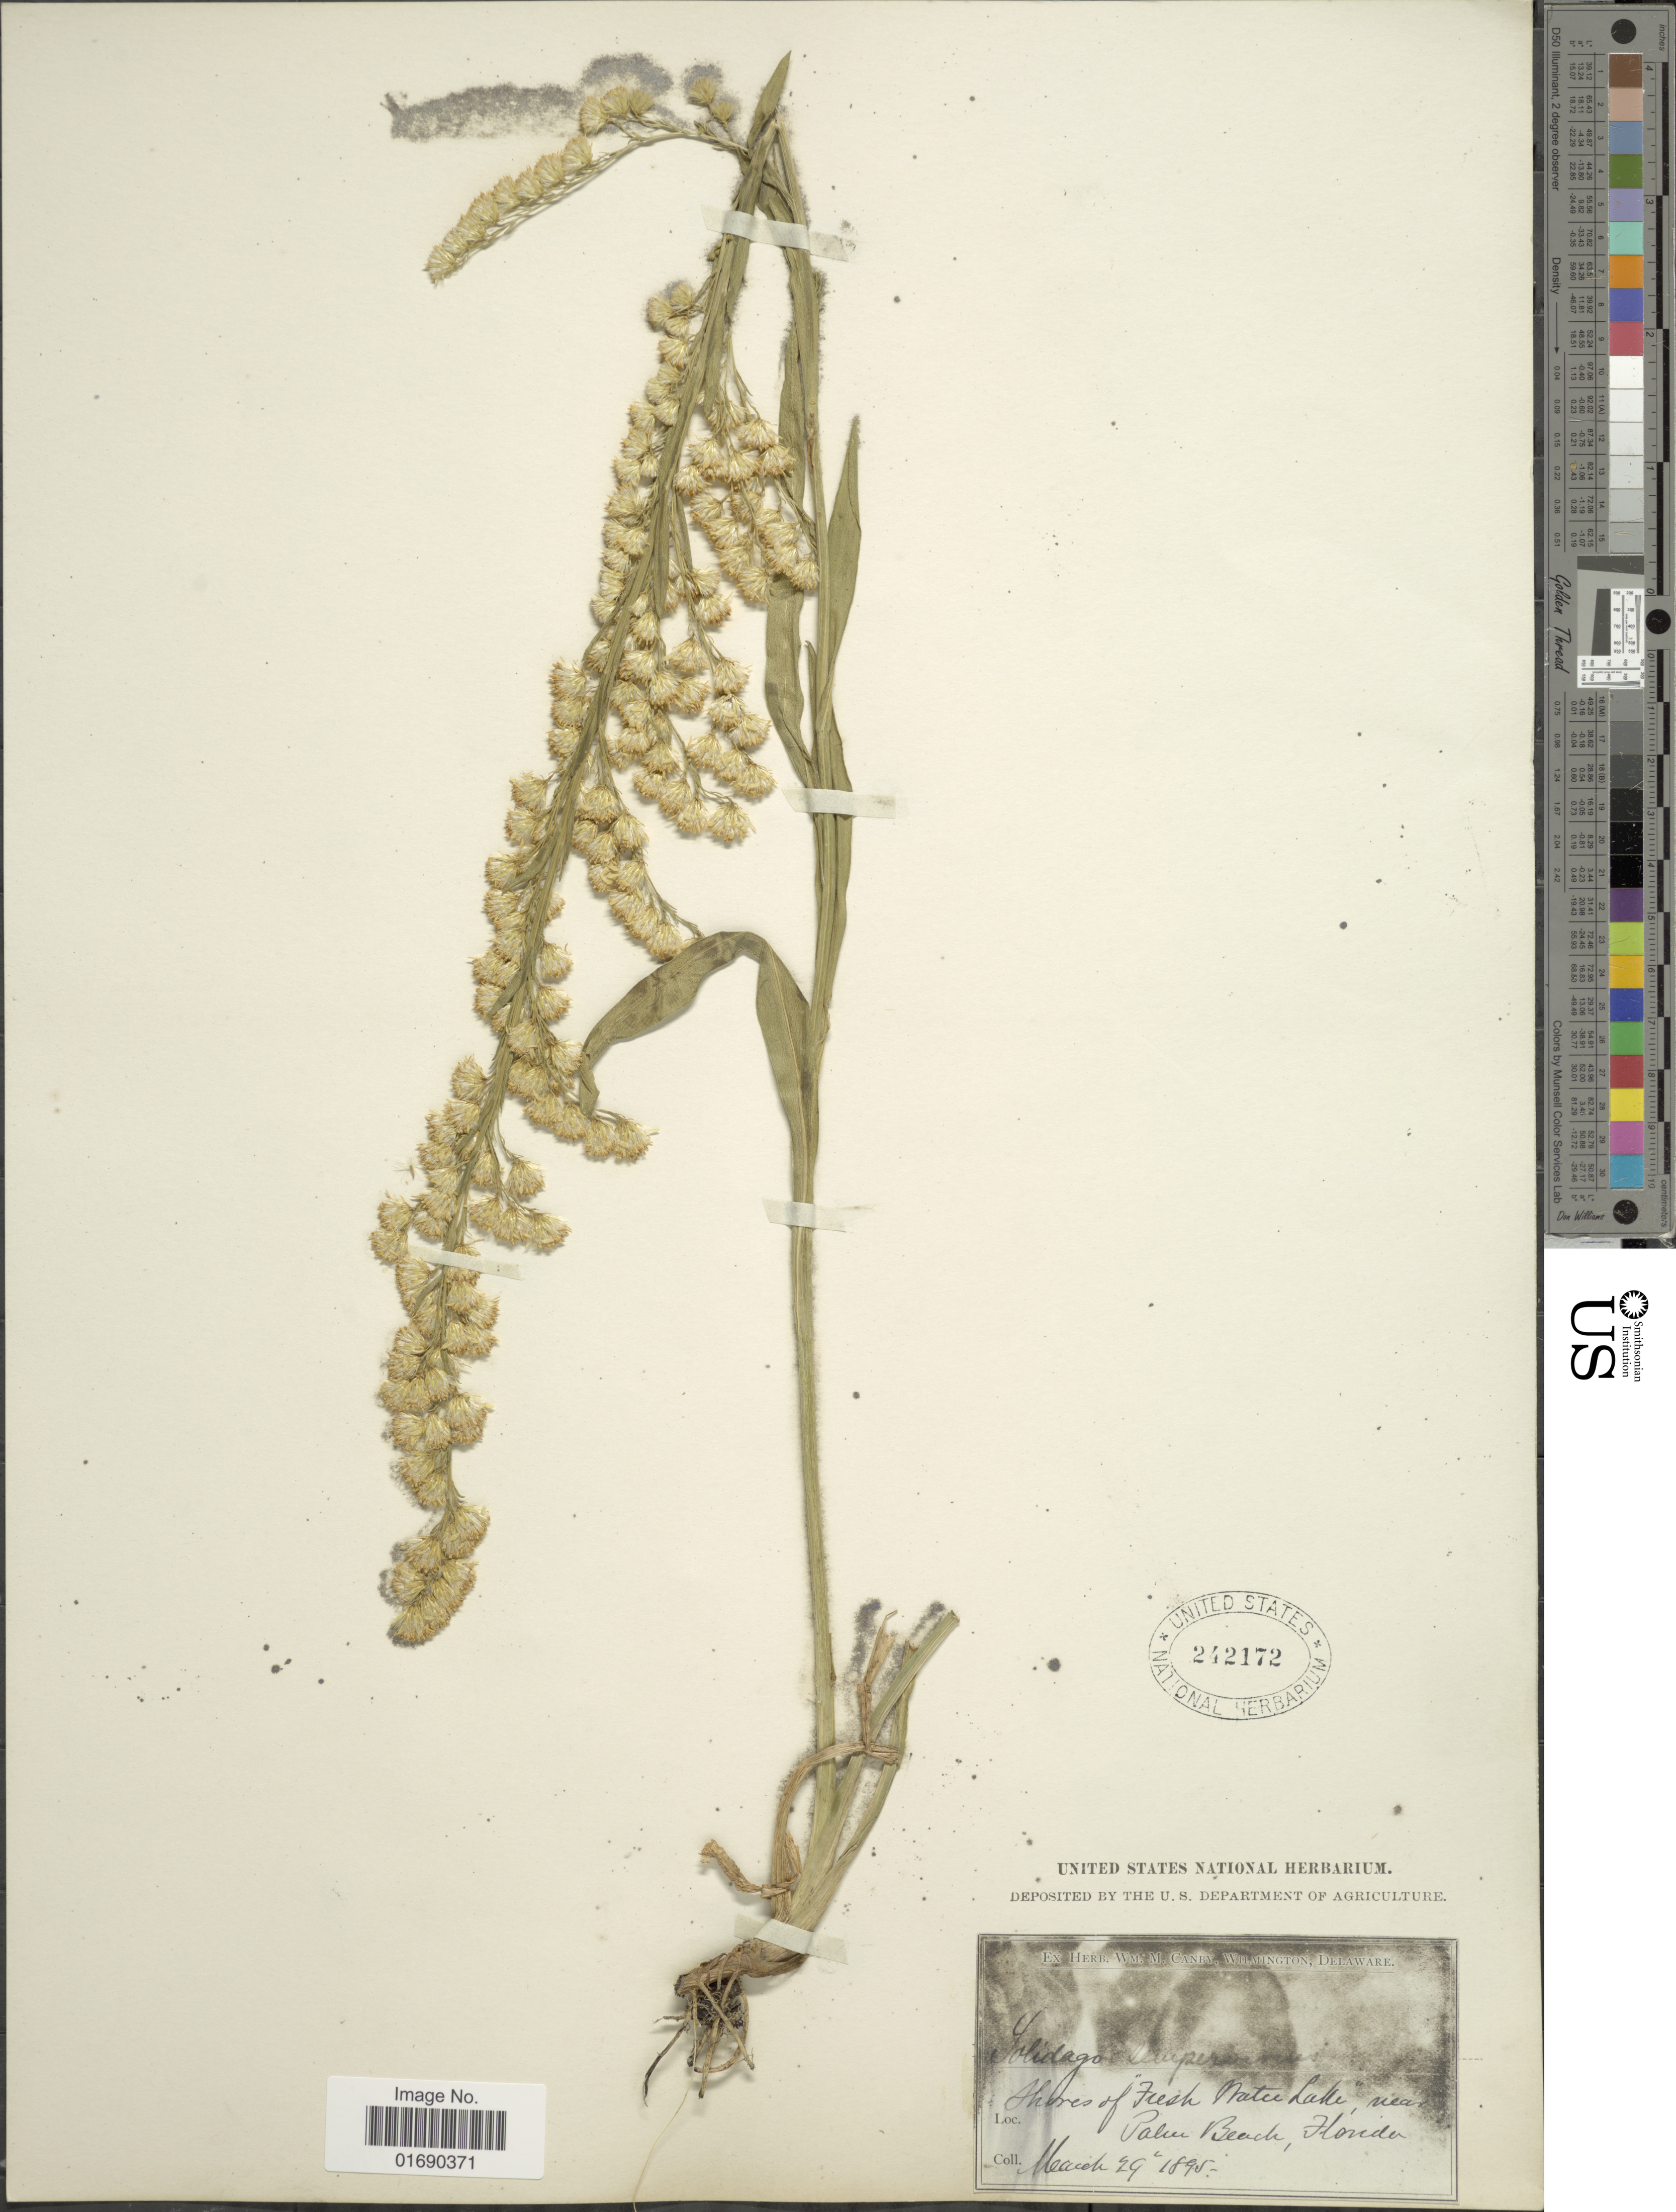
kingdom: Plantae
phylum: Tracheophyta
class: Magnoliopsida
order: Asterales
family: Asteraceae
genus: Solidago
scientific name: Solidago sempervirens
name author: L.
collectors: ex herb. W.M. Canby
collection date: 1895-03-29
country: United States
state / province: Florida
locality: Shores of 'Fresh Water Lake' , near Palm Beach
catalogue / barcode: US 242175